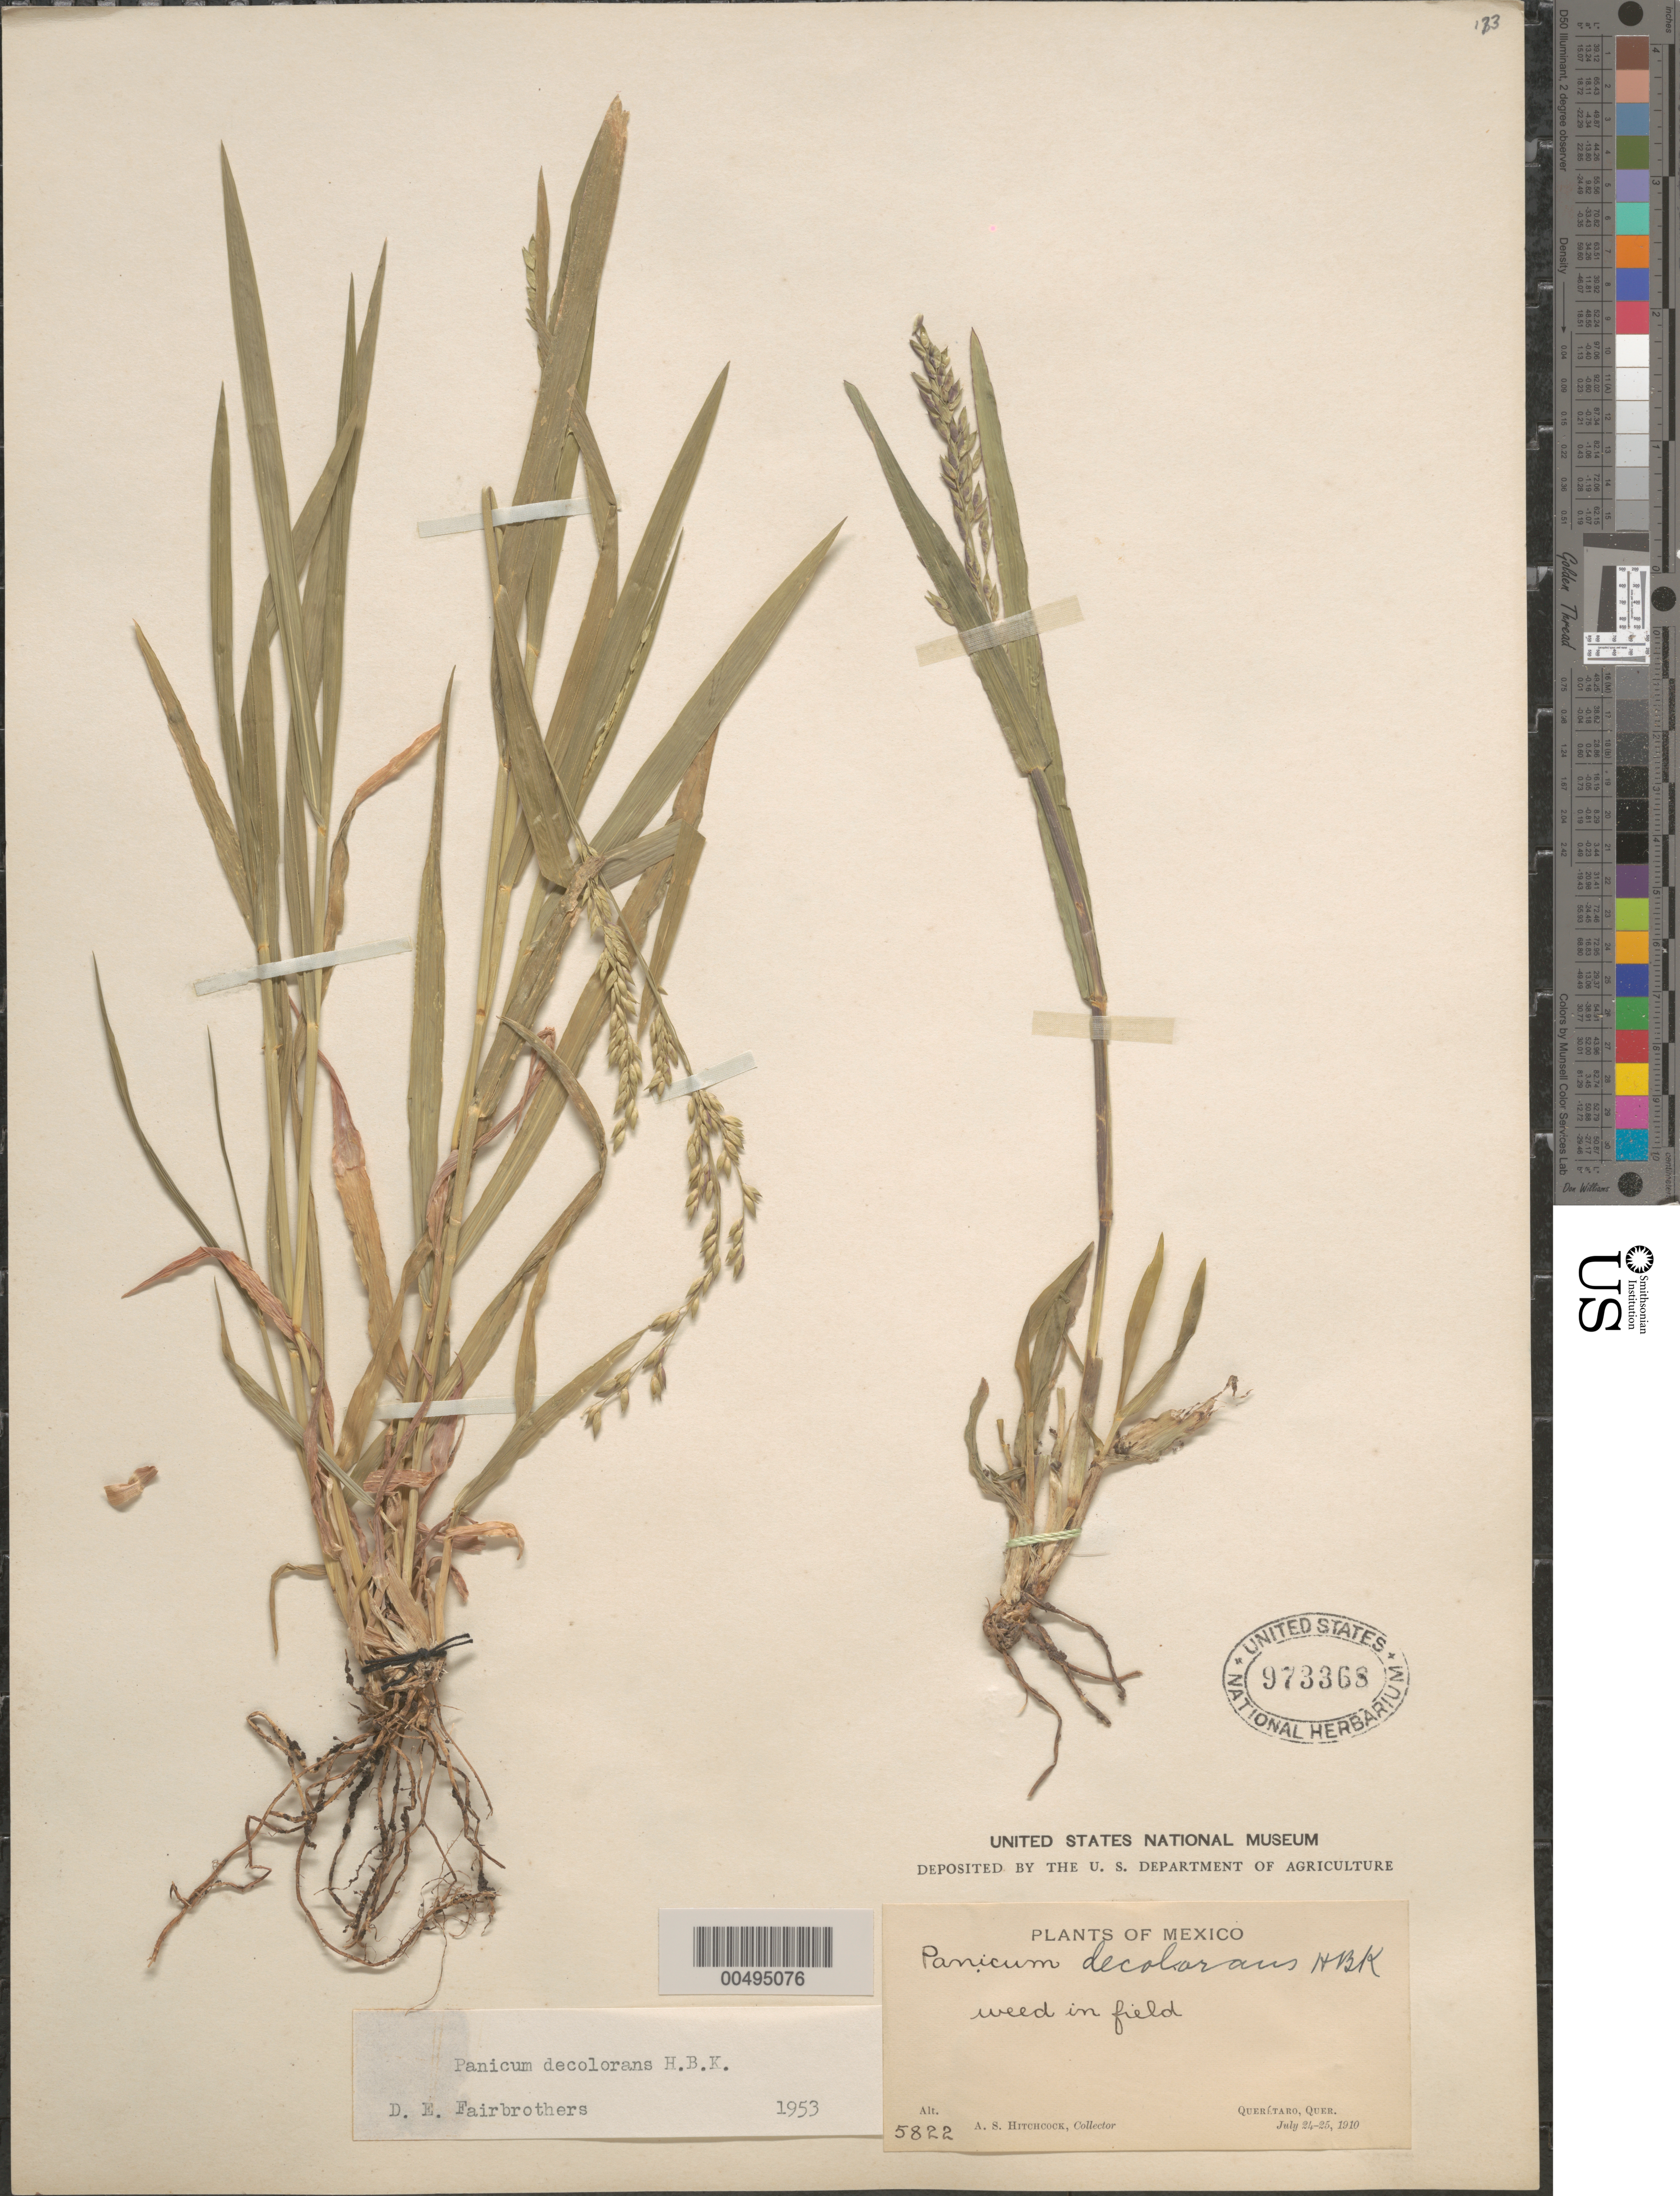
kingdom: Plantae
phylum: Tracheophyta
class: Liliopsida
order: Poales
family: Poaceae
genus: Panicum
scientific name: Panicum decolorans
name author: Kunth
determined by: Fairbrothers, D. E.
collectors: A. S. Hitchcock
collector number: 5822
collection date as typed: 24 Jul 1910 to 25 Jul 1910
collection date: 1910-07-24/1910-07-25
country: Mexico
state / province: Querétaro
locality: Quer‚taro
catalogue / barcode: US 973368